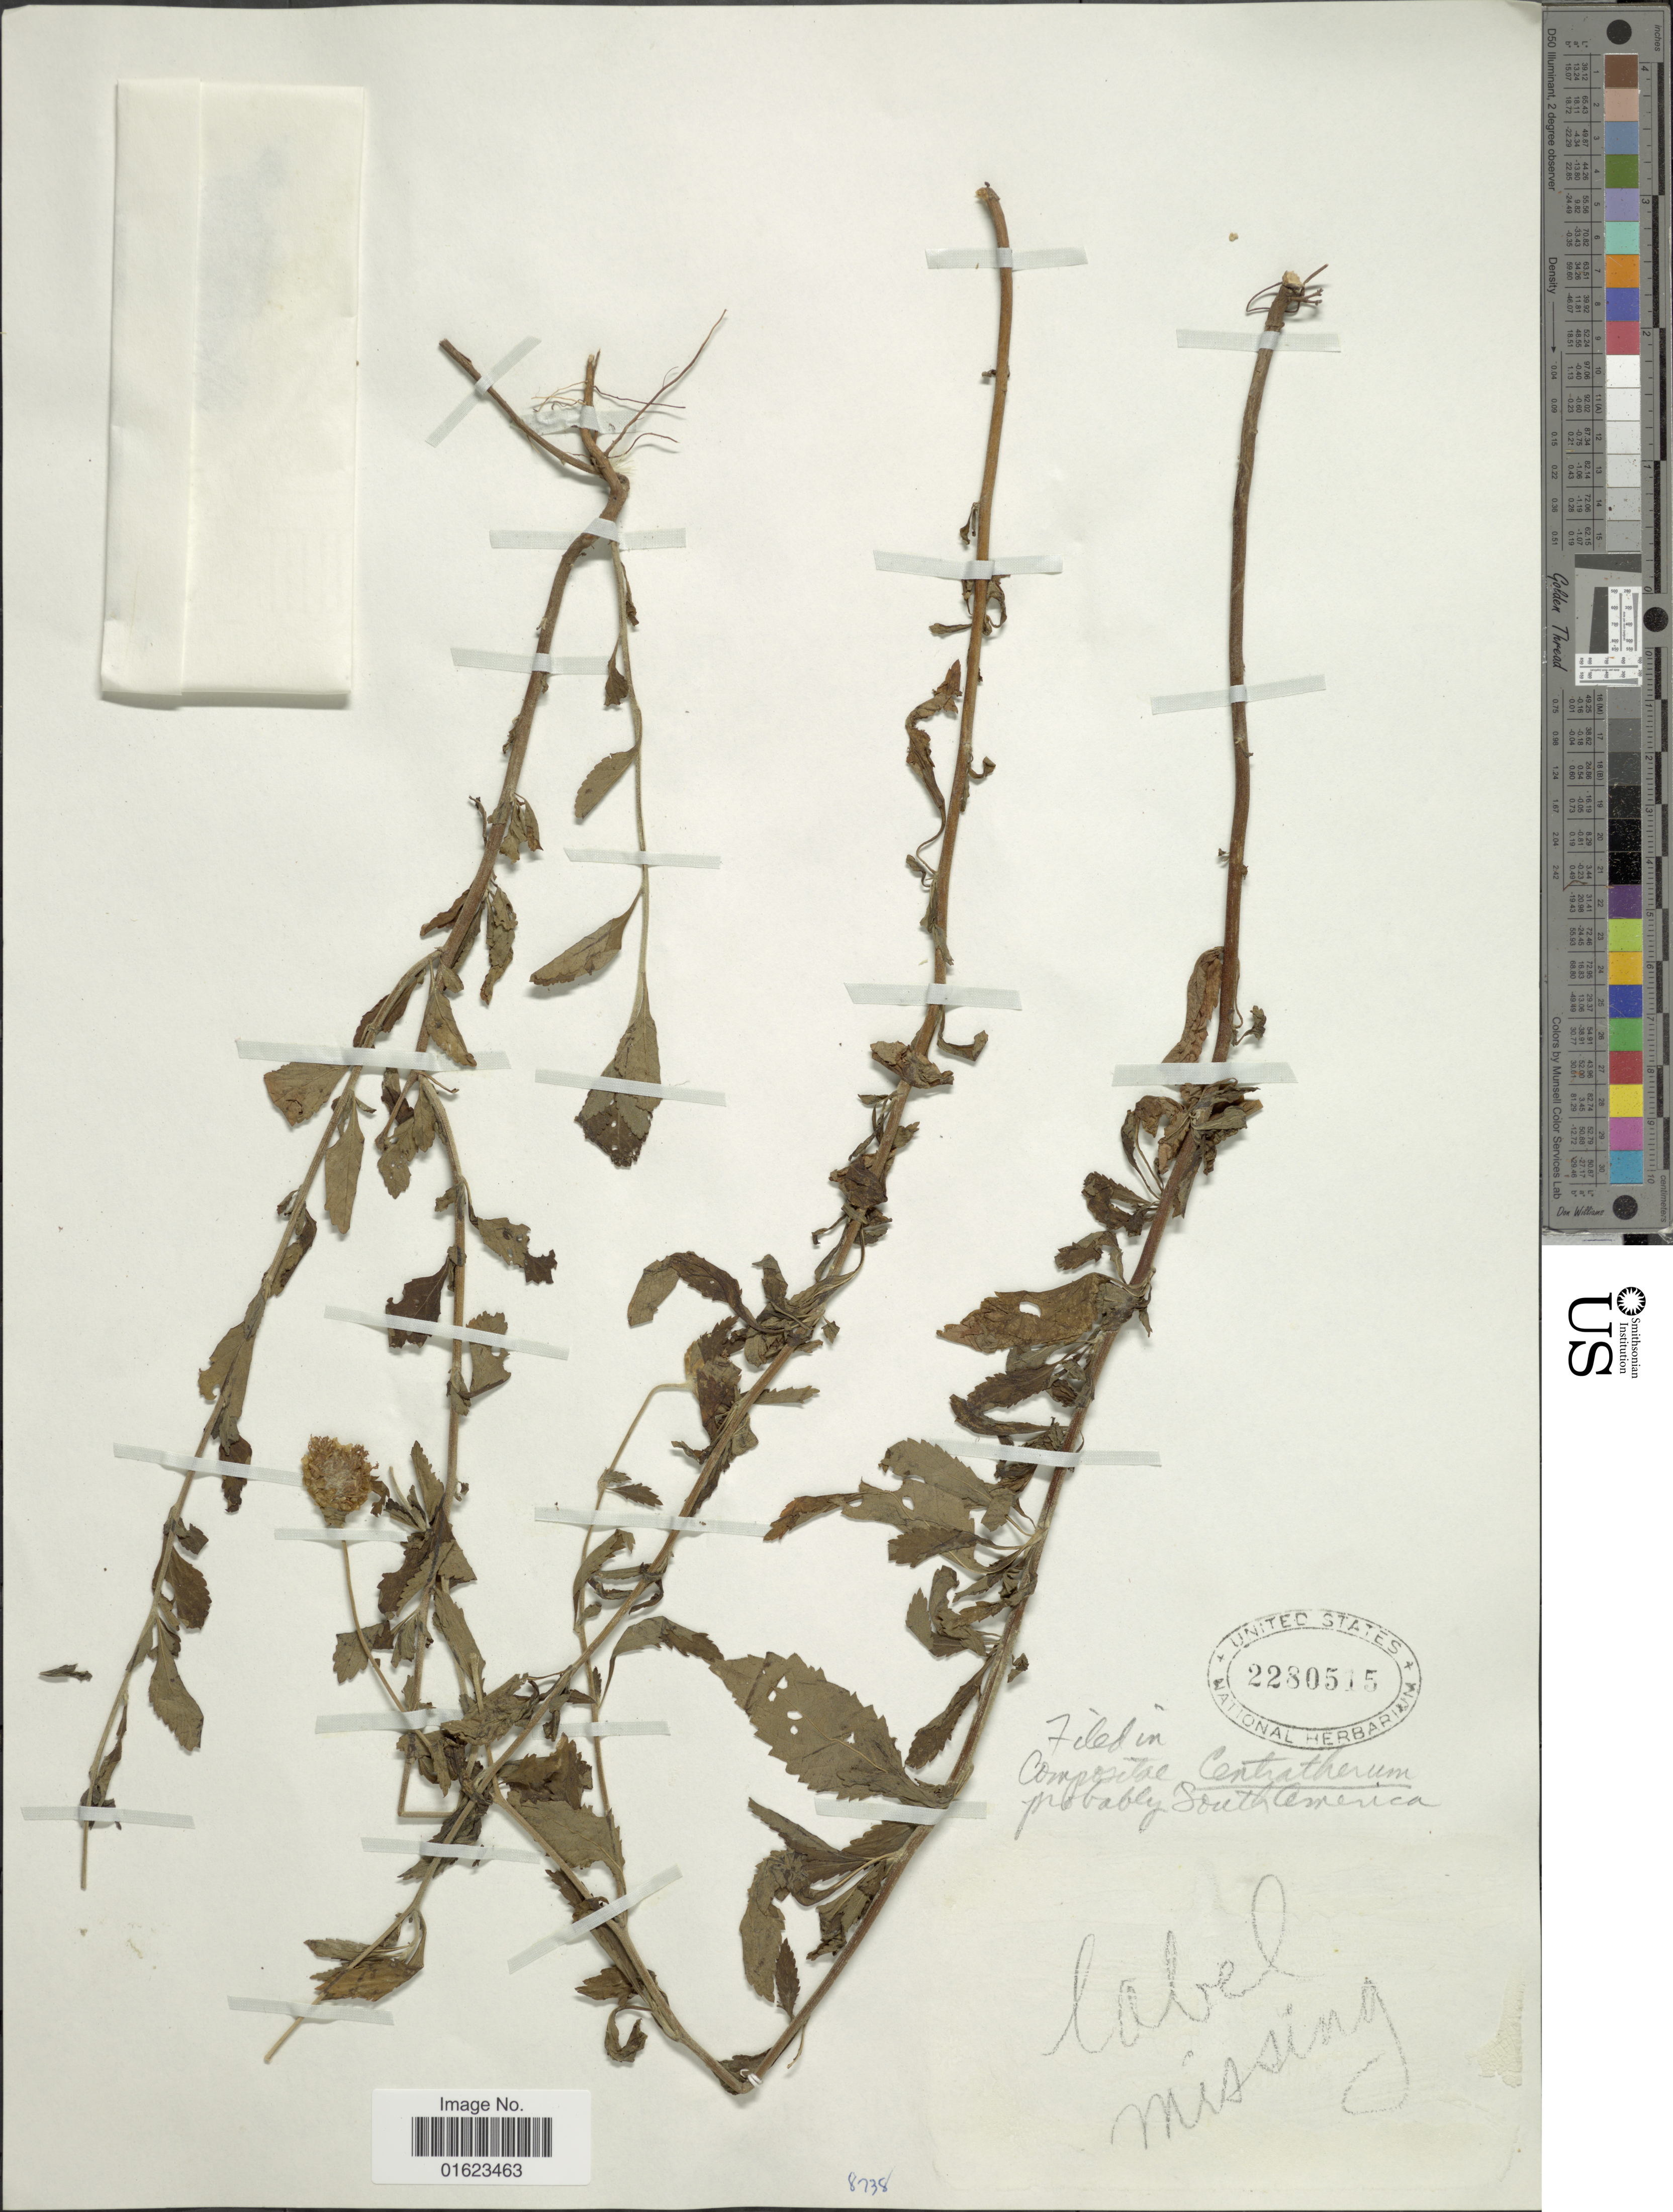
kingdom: Plantae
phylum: Tracheophyta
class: Magnoliopsida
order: Asterales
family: Asteraceae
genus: Centratherum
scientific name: Centratherum sp.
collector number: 8738?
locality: Probably South America.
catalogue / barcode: US 2280515